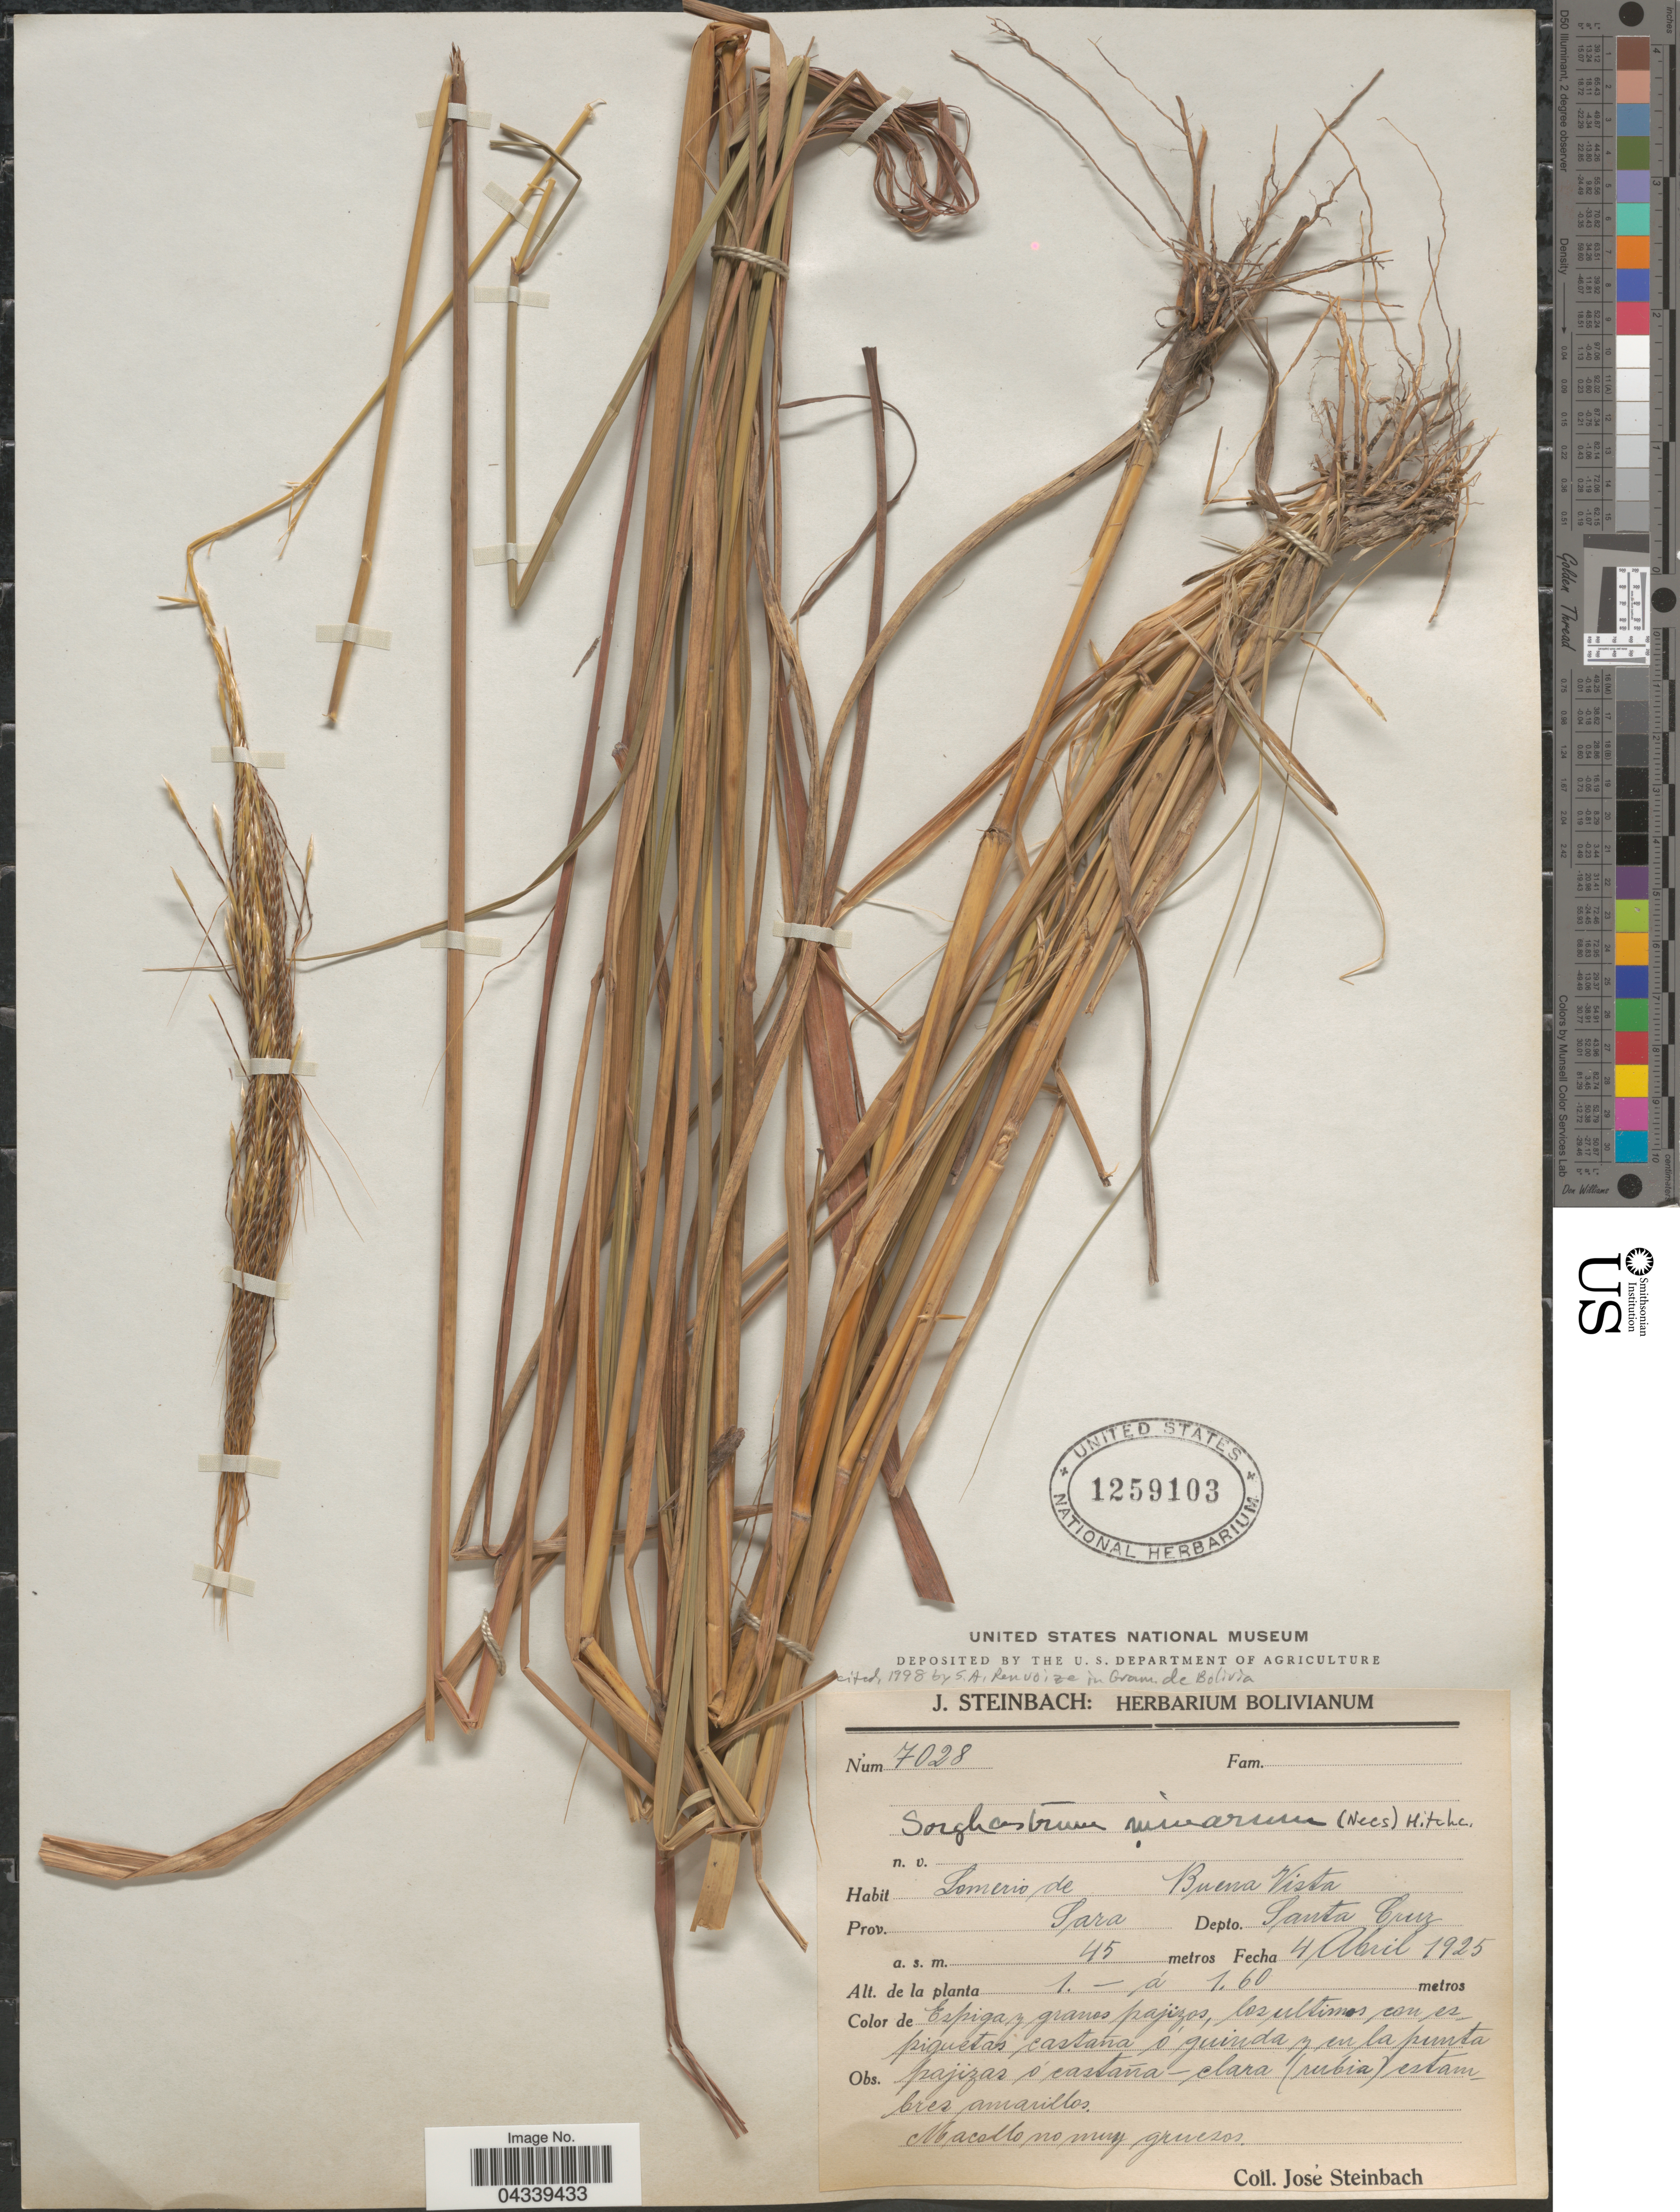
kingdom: Plantae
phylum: Tracheophyta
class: Liliopsida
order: Poales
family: Poaceae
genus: Sorghastrum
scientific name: Sorghastrum minarum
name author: (Nees) Hitchc.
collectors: J. Steinbach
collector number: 7028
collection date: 1925-04-04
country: Bolivia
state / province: Santa Cruz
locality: Lomerio de Buena Vista. Prov. Sara. Depto. Santa Cruz.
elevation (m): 45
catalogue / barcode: US 1259103